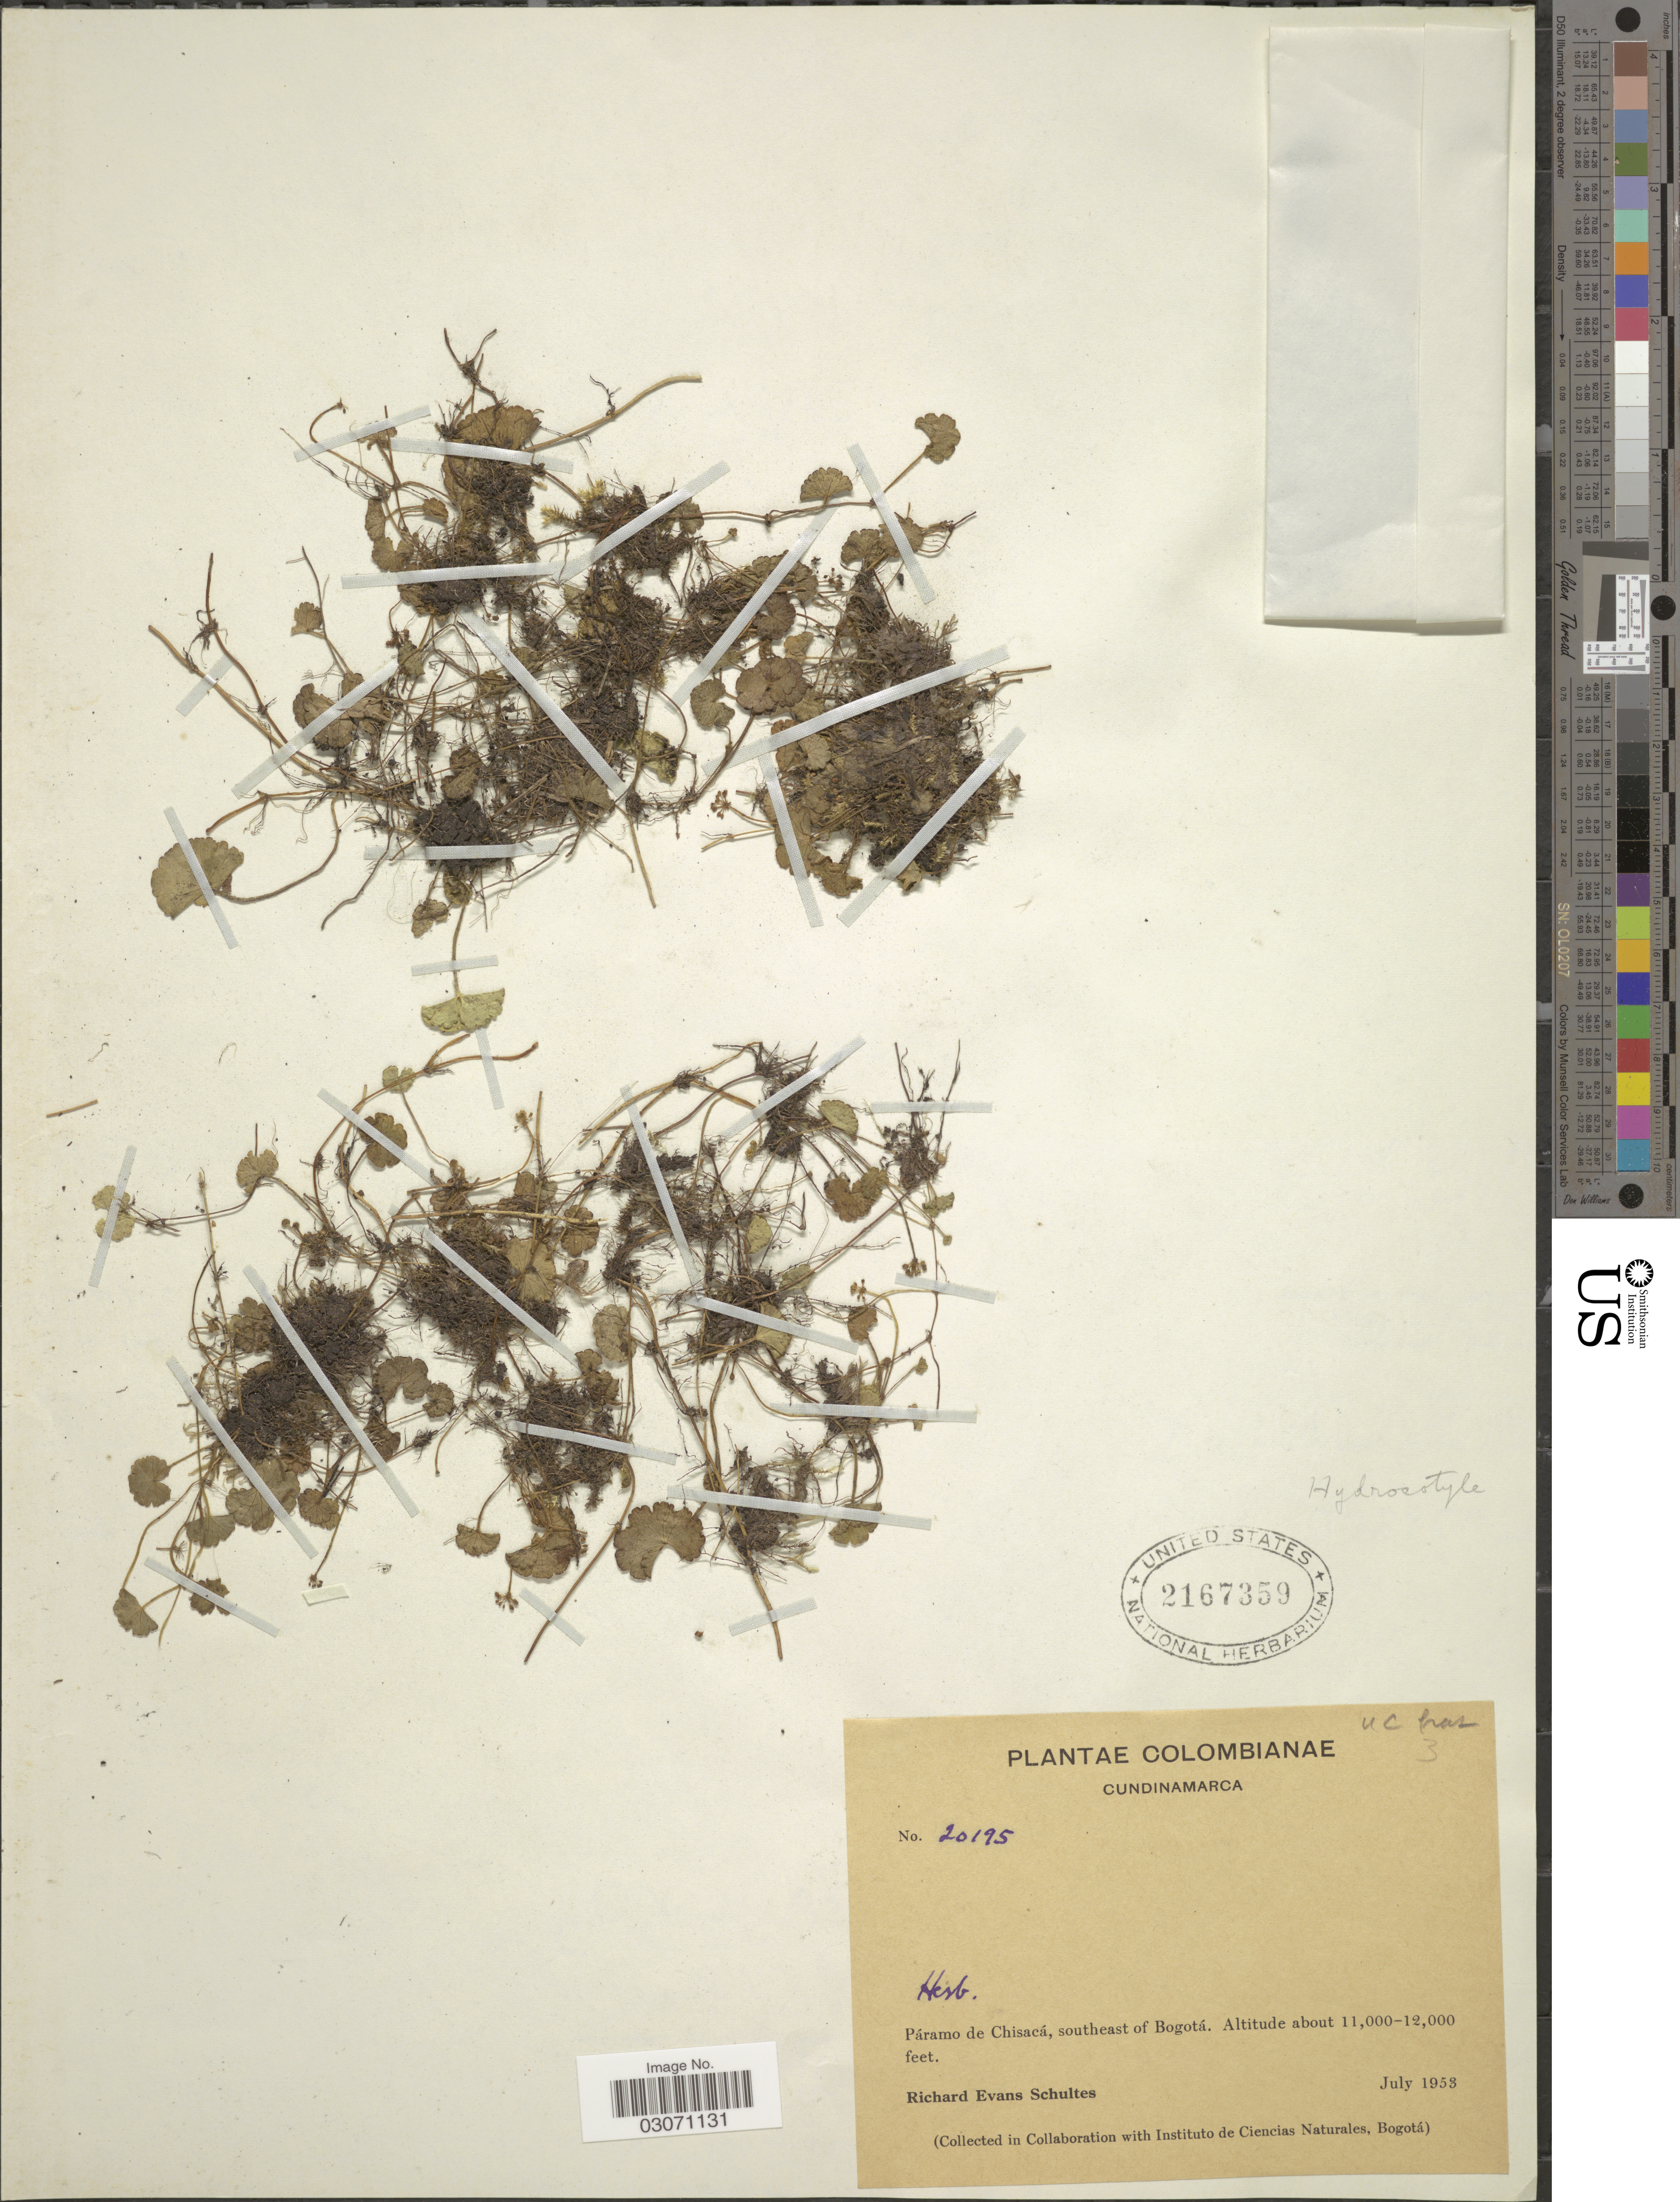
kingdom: Plantae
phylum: Tracheophyta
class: Magnoliopsida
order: Apiales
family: Araliaceae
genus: Hydrocotyle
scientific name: Hydrocotyle bonplandi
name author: A. Rich.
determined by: Mendoza, M.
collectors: R. E. Schultes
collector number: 20195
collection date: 1953-07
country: Colombia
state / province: Cundinamarca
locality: Páramo de Chisacá, southeast of Bogotá.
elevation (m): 3353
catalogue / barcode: US 2167359